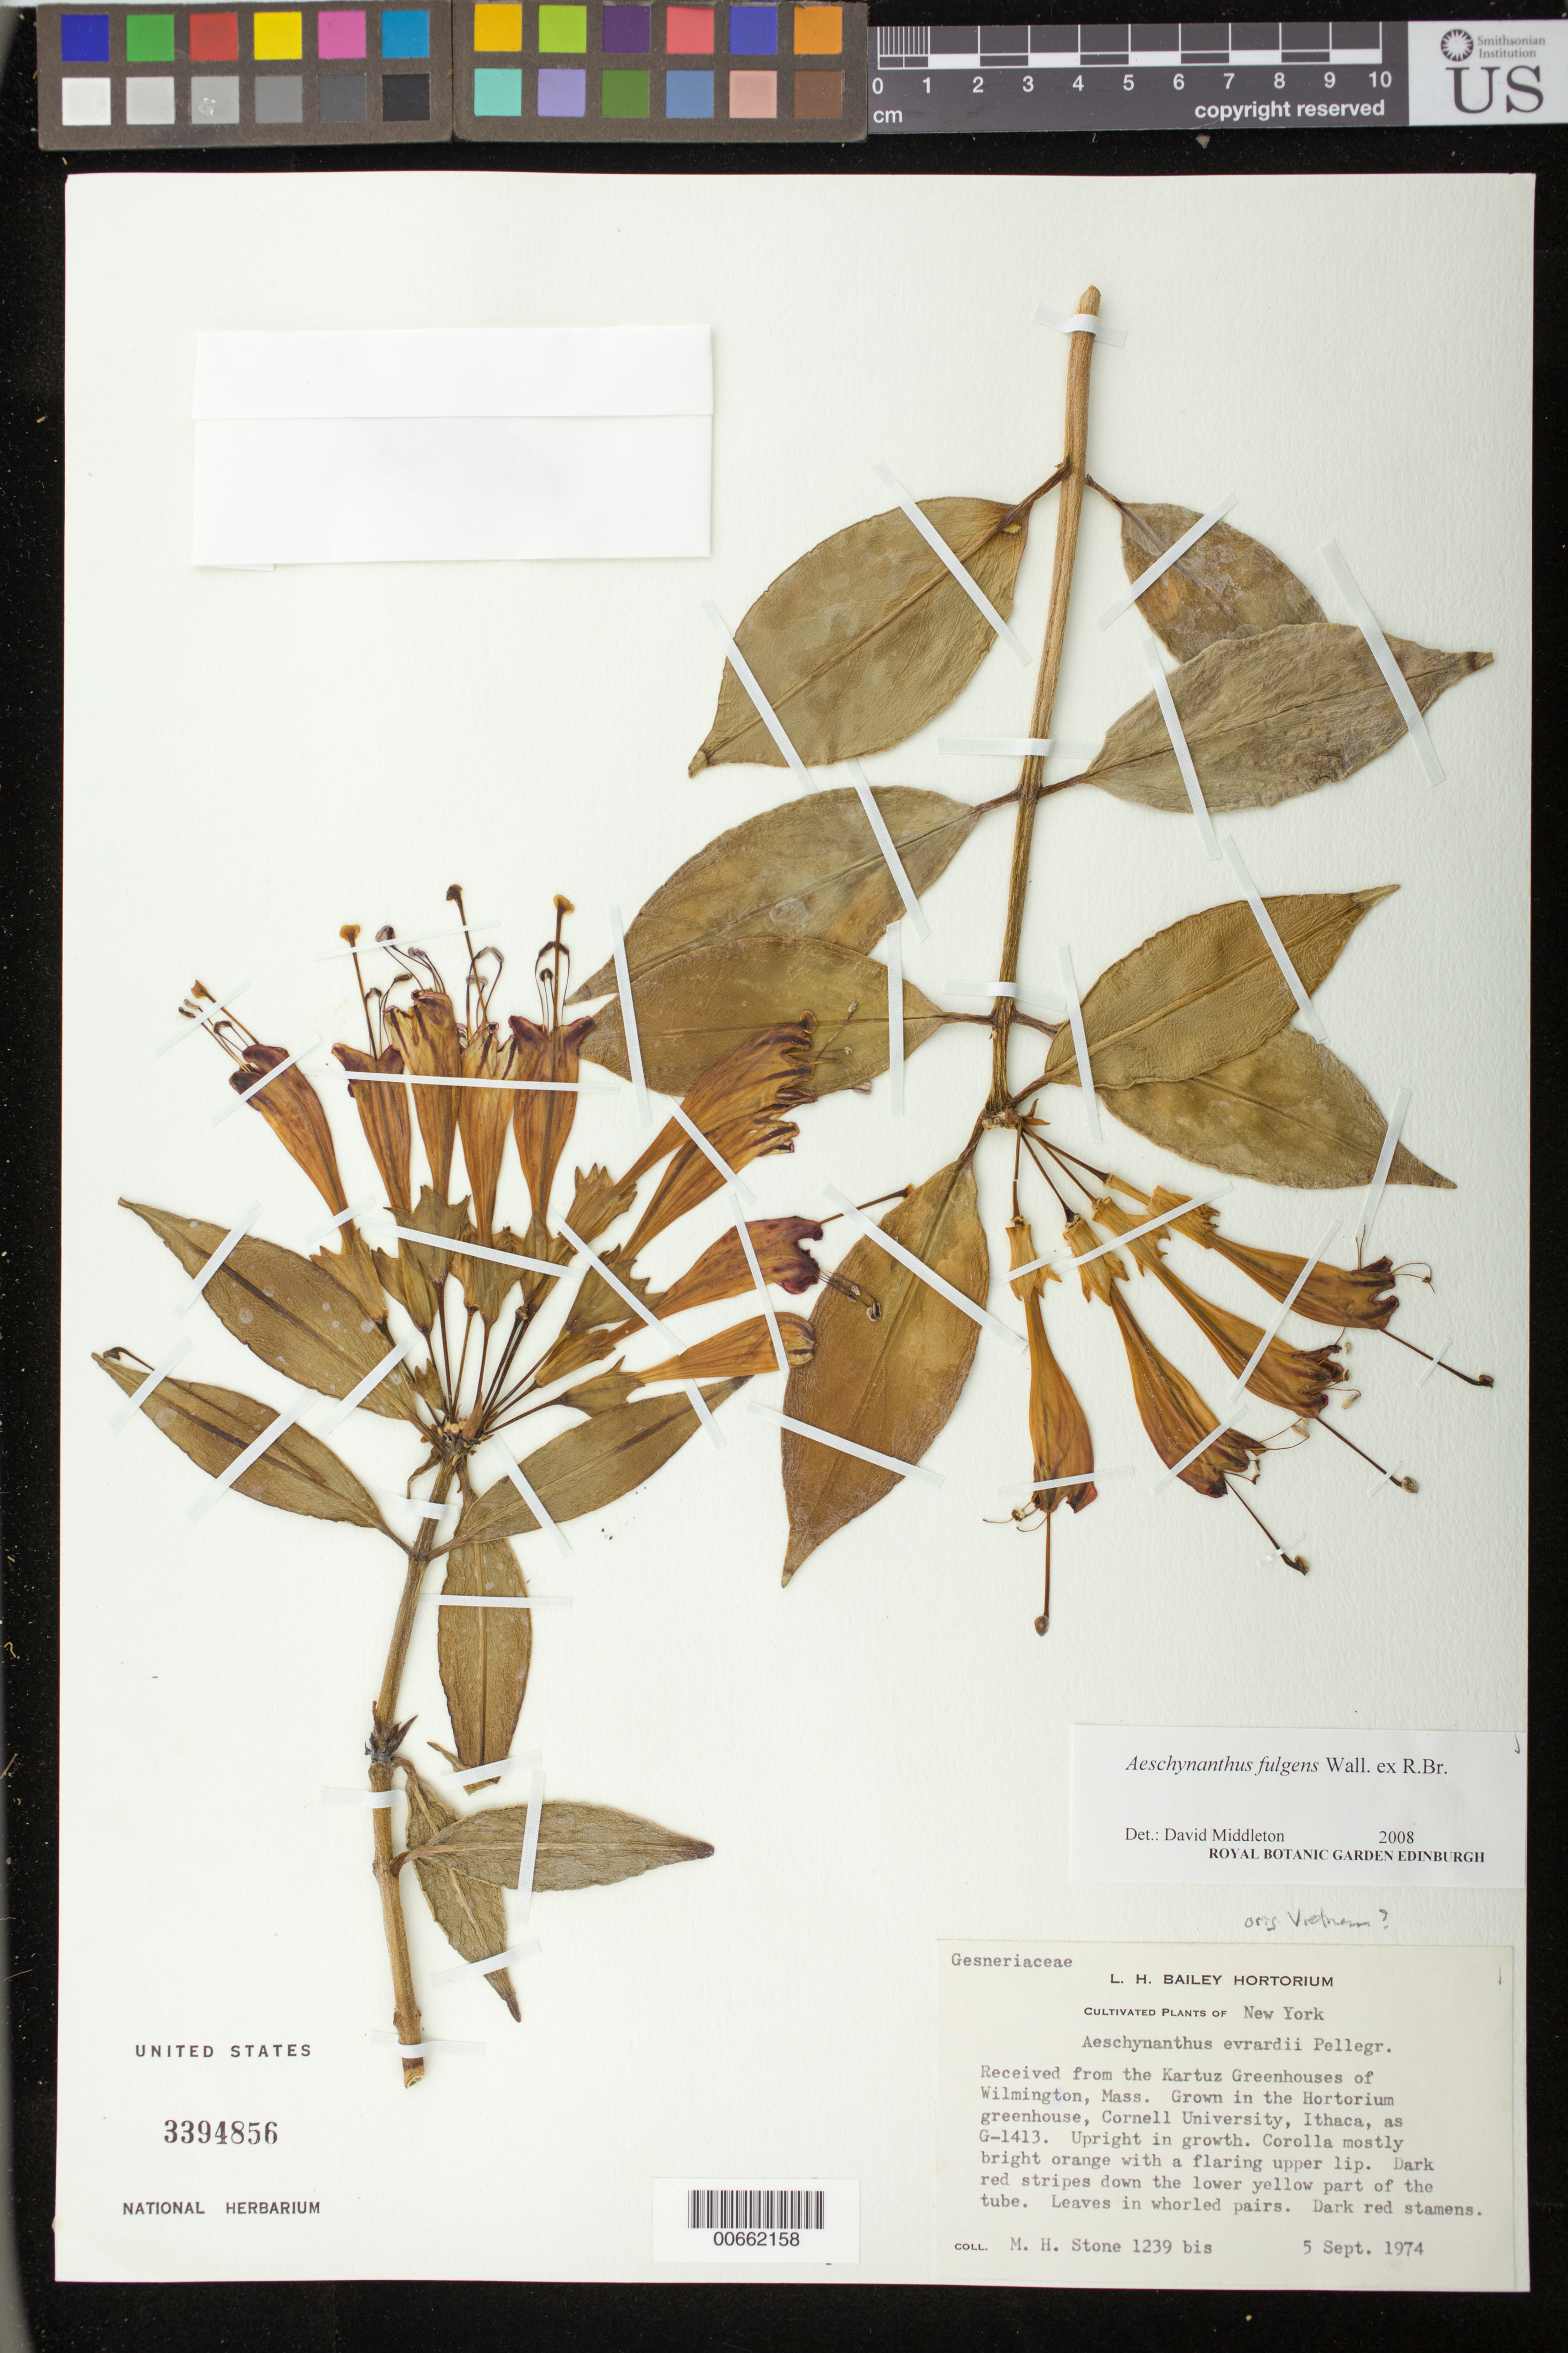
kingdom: Plantae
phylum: Tracheophyta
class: Magnoliopsida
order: Lamiales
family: Gesneriaceae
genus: Aeschynanthus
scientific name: Aeschynanthus fulgens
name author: Wall. ex R. Br.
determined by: Middleton, D. J.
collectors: M. Stone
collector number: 1239 bis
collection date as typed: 05 Sep 1974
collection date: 1974-09-05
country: United States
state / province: New York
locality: Grown in the Hortorium greenhouse, Cornell University, Ithaca [New York]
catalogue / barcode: US 3394856